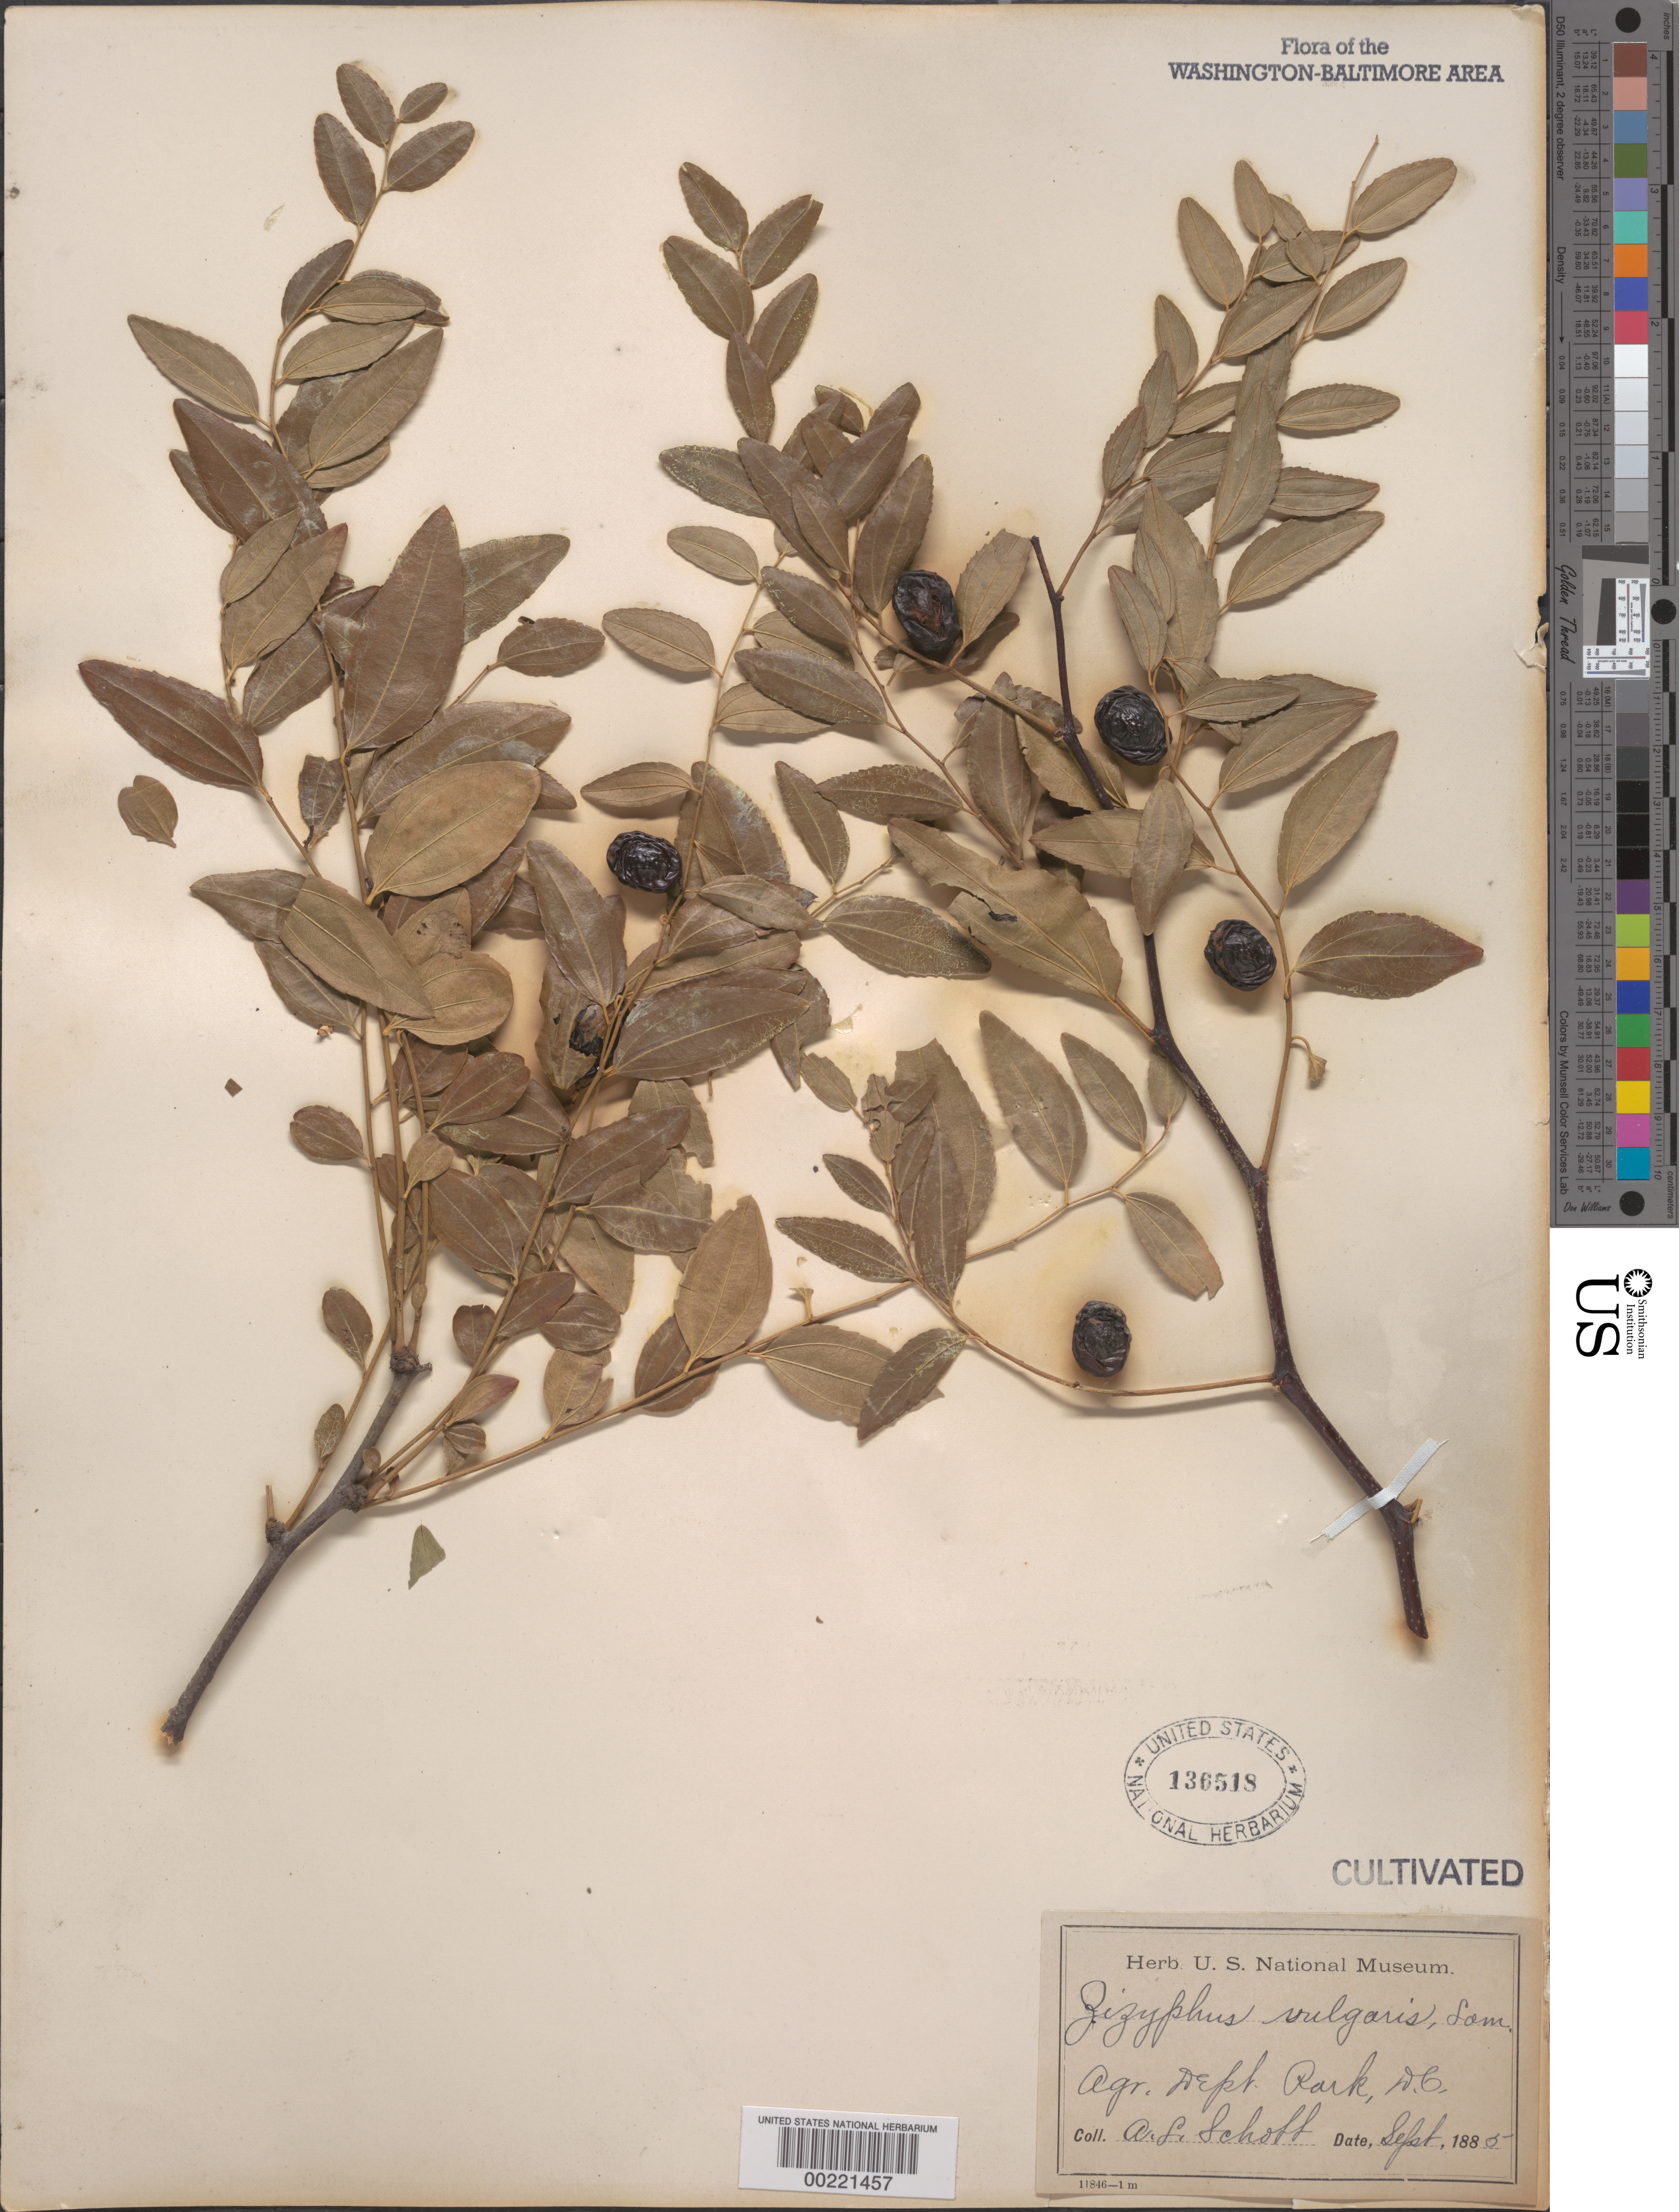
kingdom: Plantae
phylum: Tracheophyta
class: Magnoliopsida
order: Rosales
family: Rhamnaceae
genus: Ziziphus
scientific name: Ziziphus vulgaris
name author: Lam.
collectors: A. L. Schott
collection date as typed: Sep 1885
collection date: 1885-09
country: United States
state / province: District of Columbia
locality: Department of Agriculture Park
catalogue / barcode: US 136518